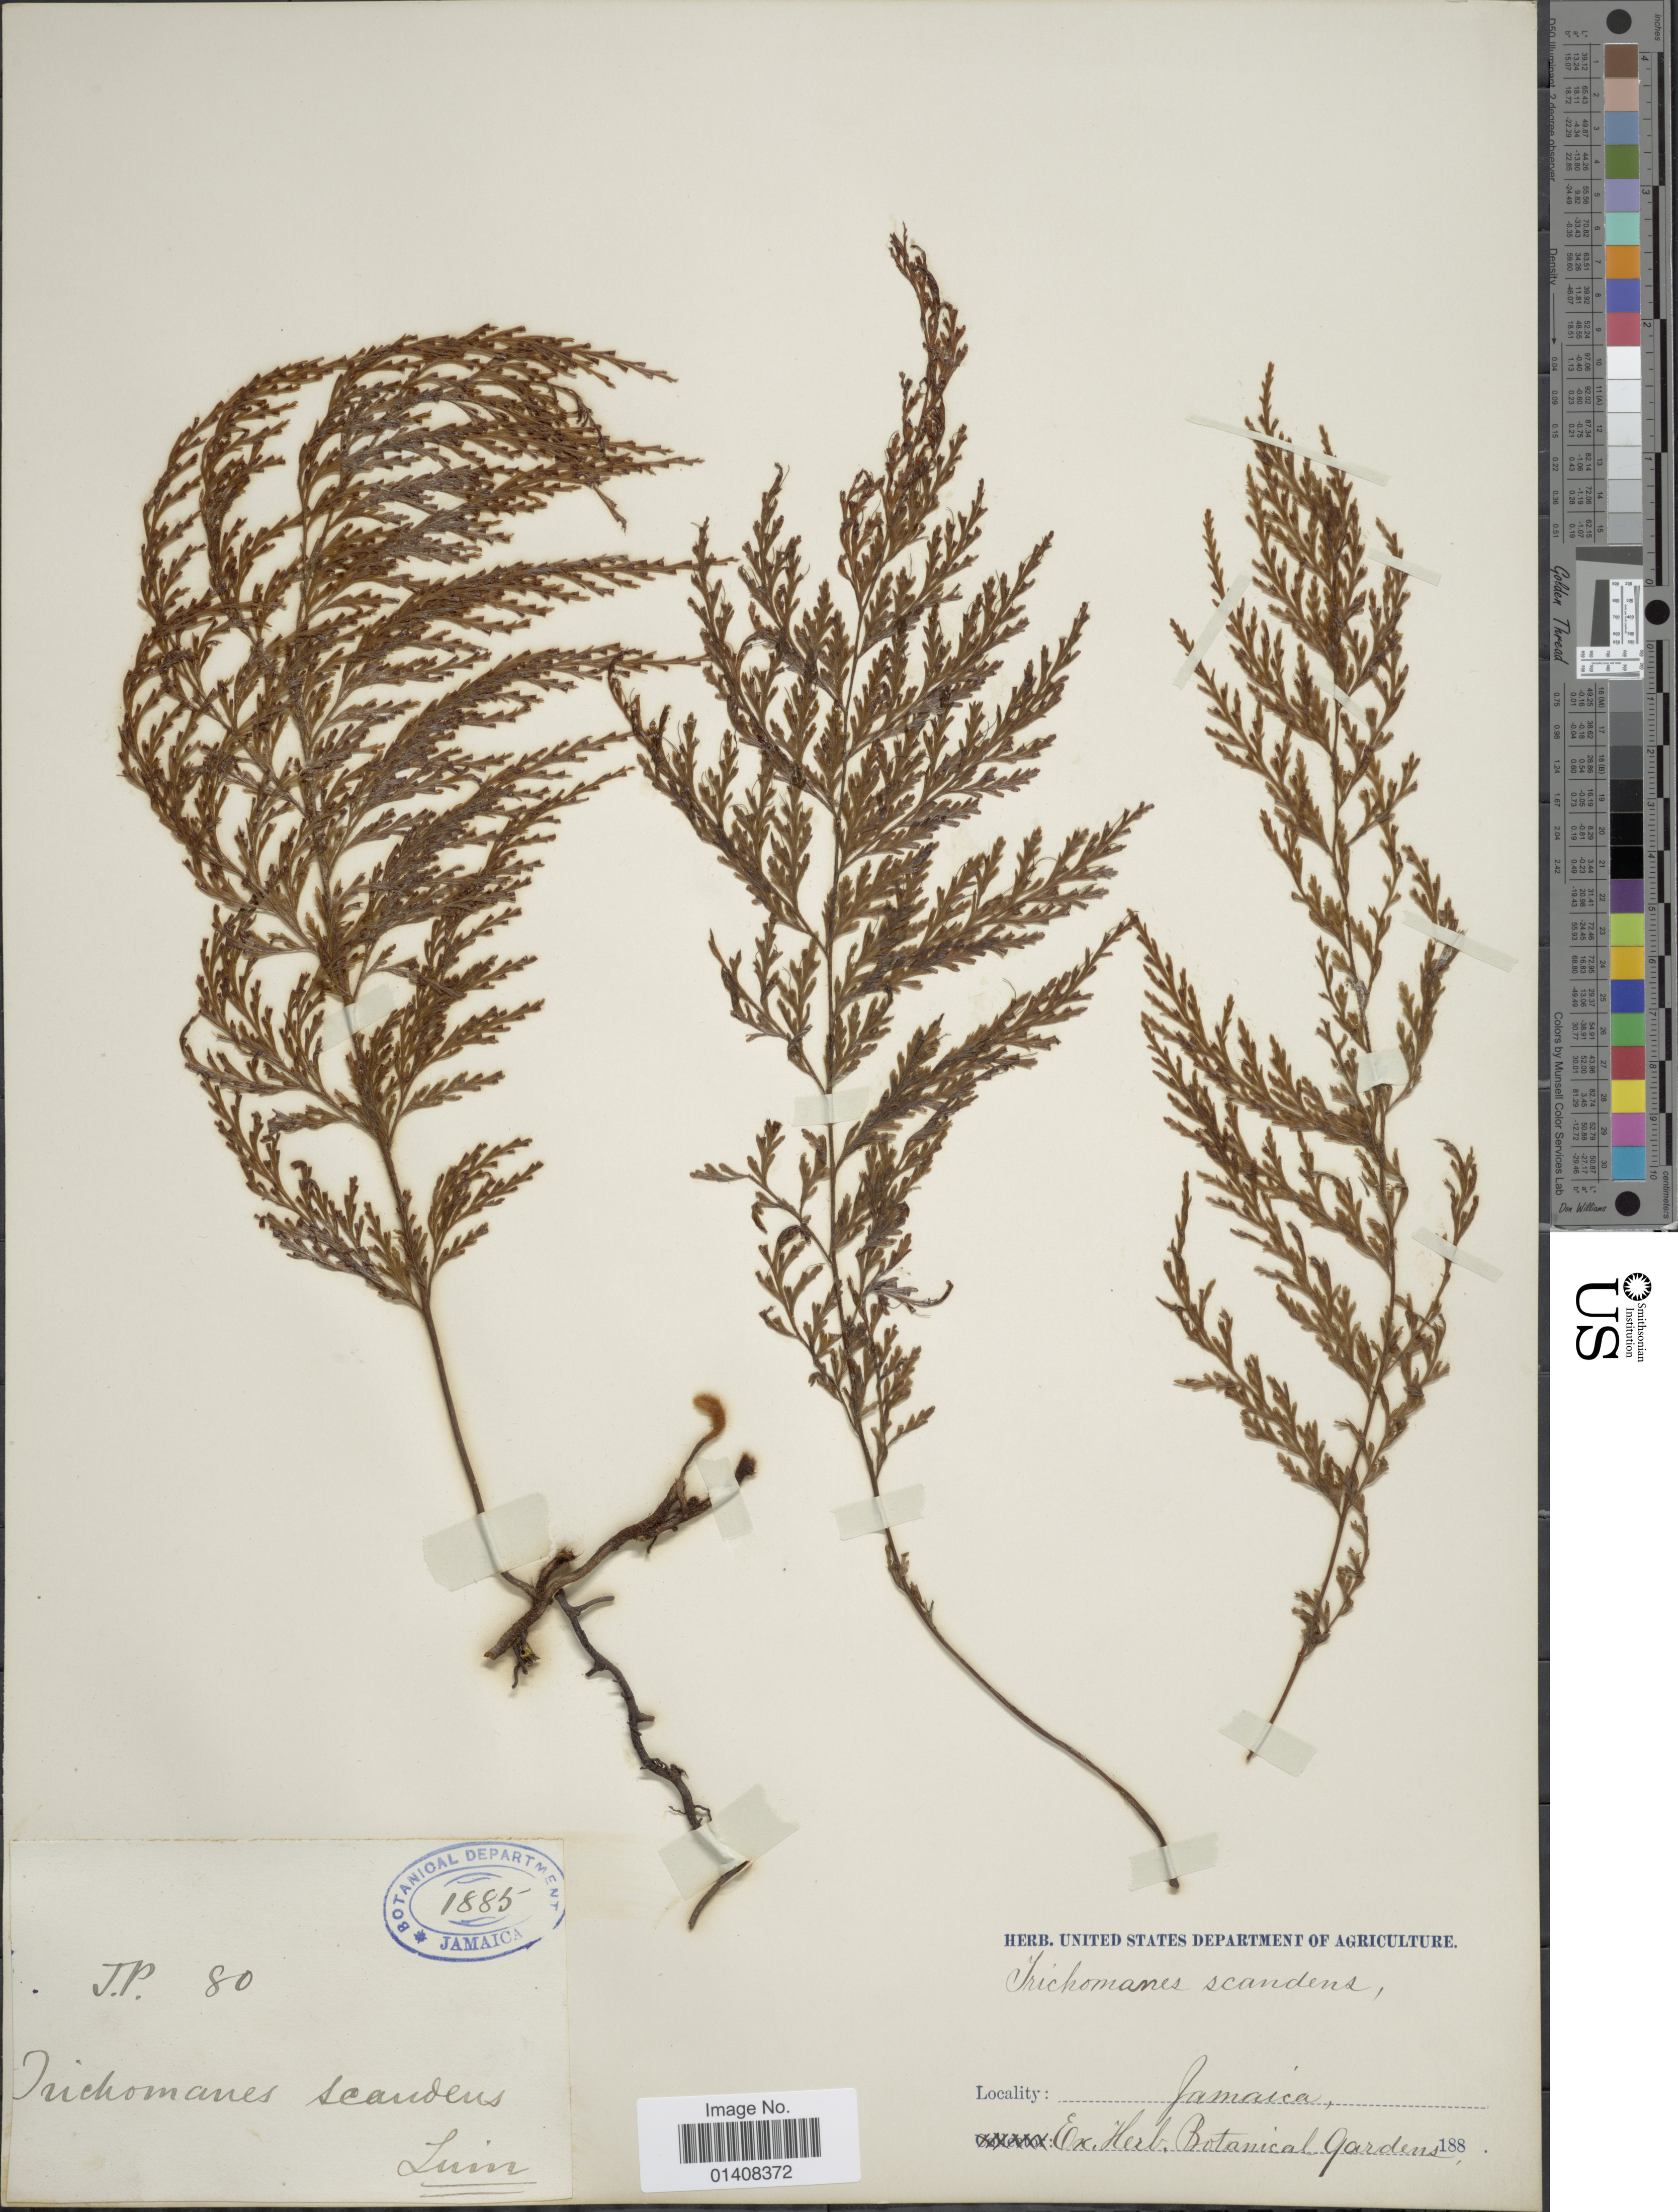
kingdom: Plantae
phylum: Tracheophyta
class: Polypodiopsida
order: Hymenophyllales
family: Hymenophyllaceae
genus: Trichomanes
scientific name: Trichomanes scandens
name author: L.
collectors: ex herb. Bot. Gard.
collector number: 80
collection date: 1885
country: Jamaica